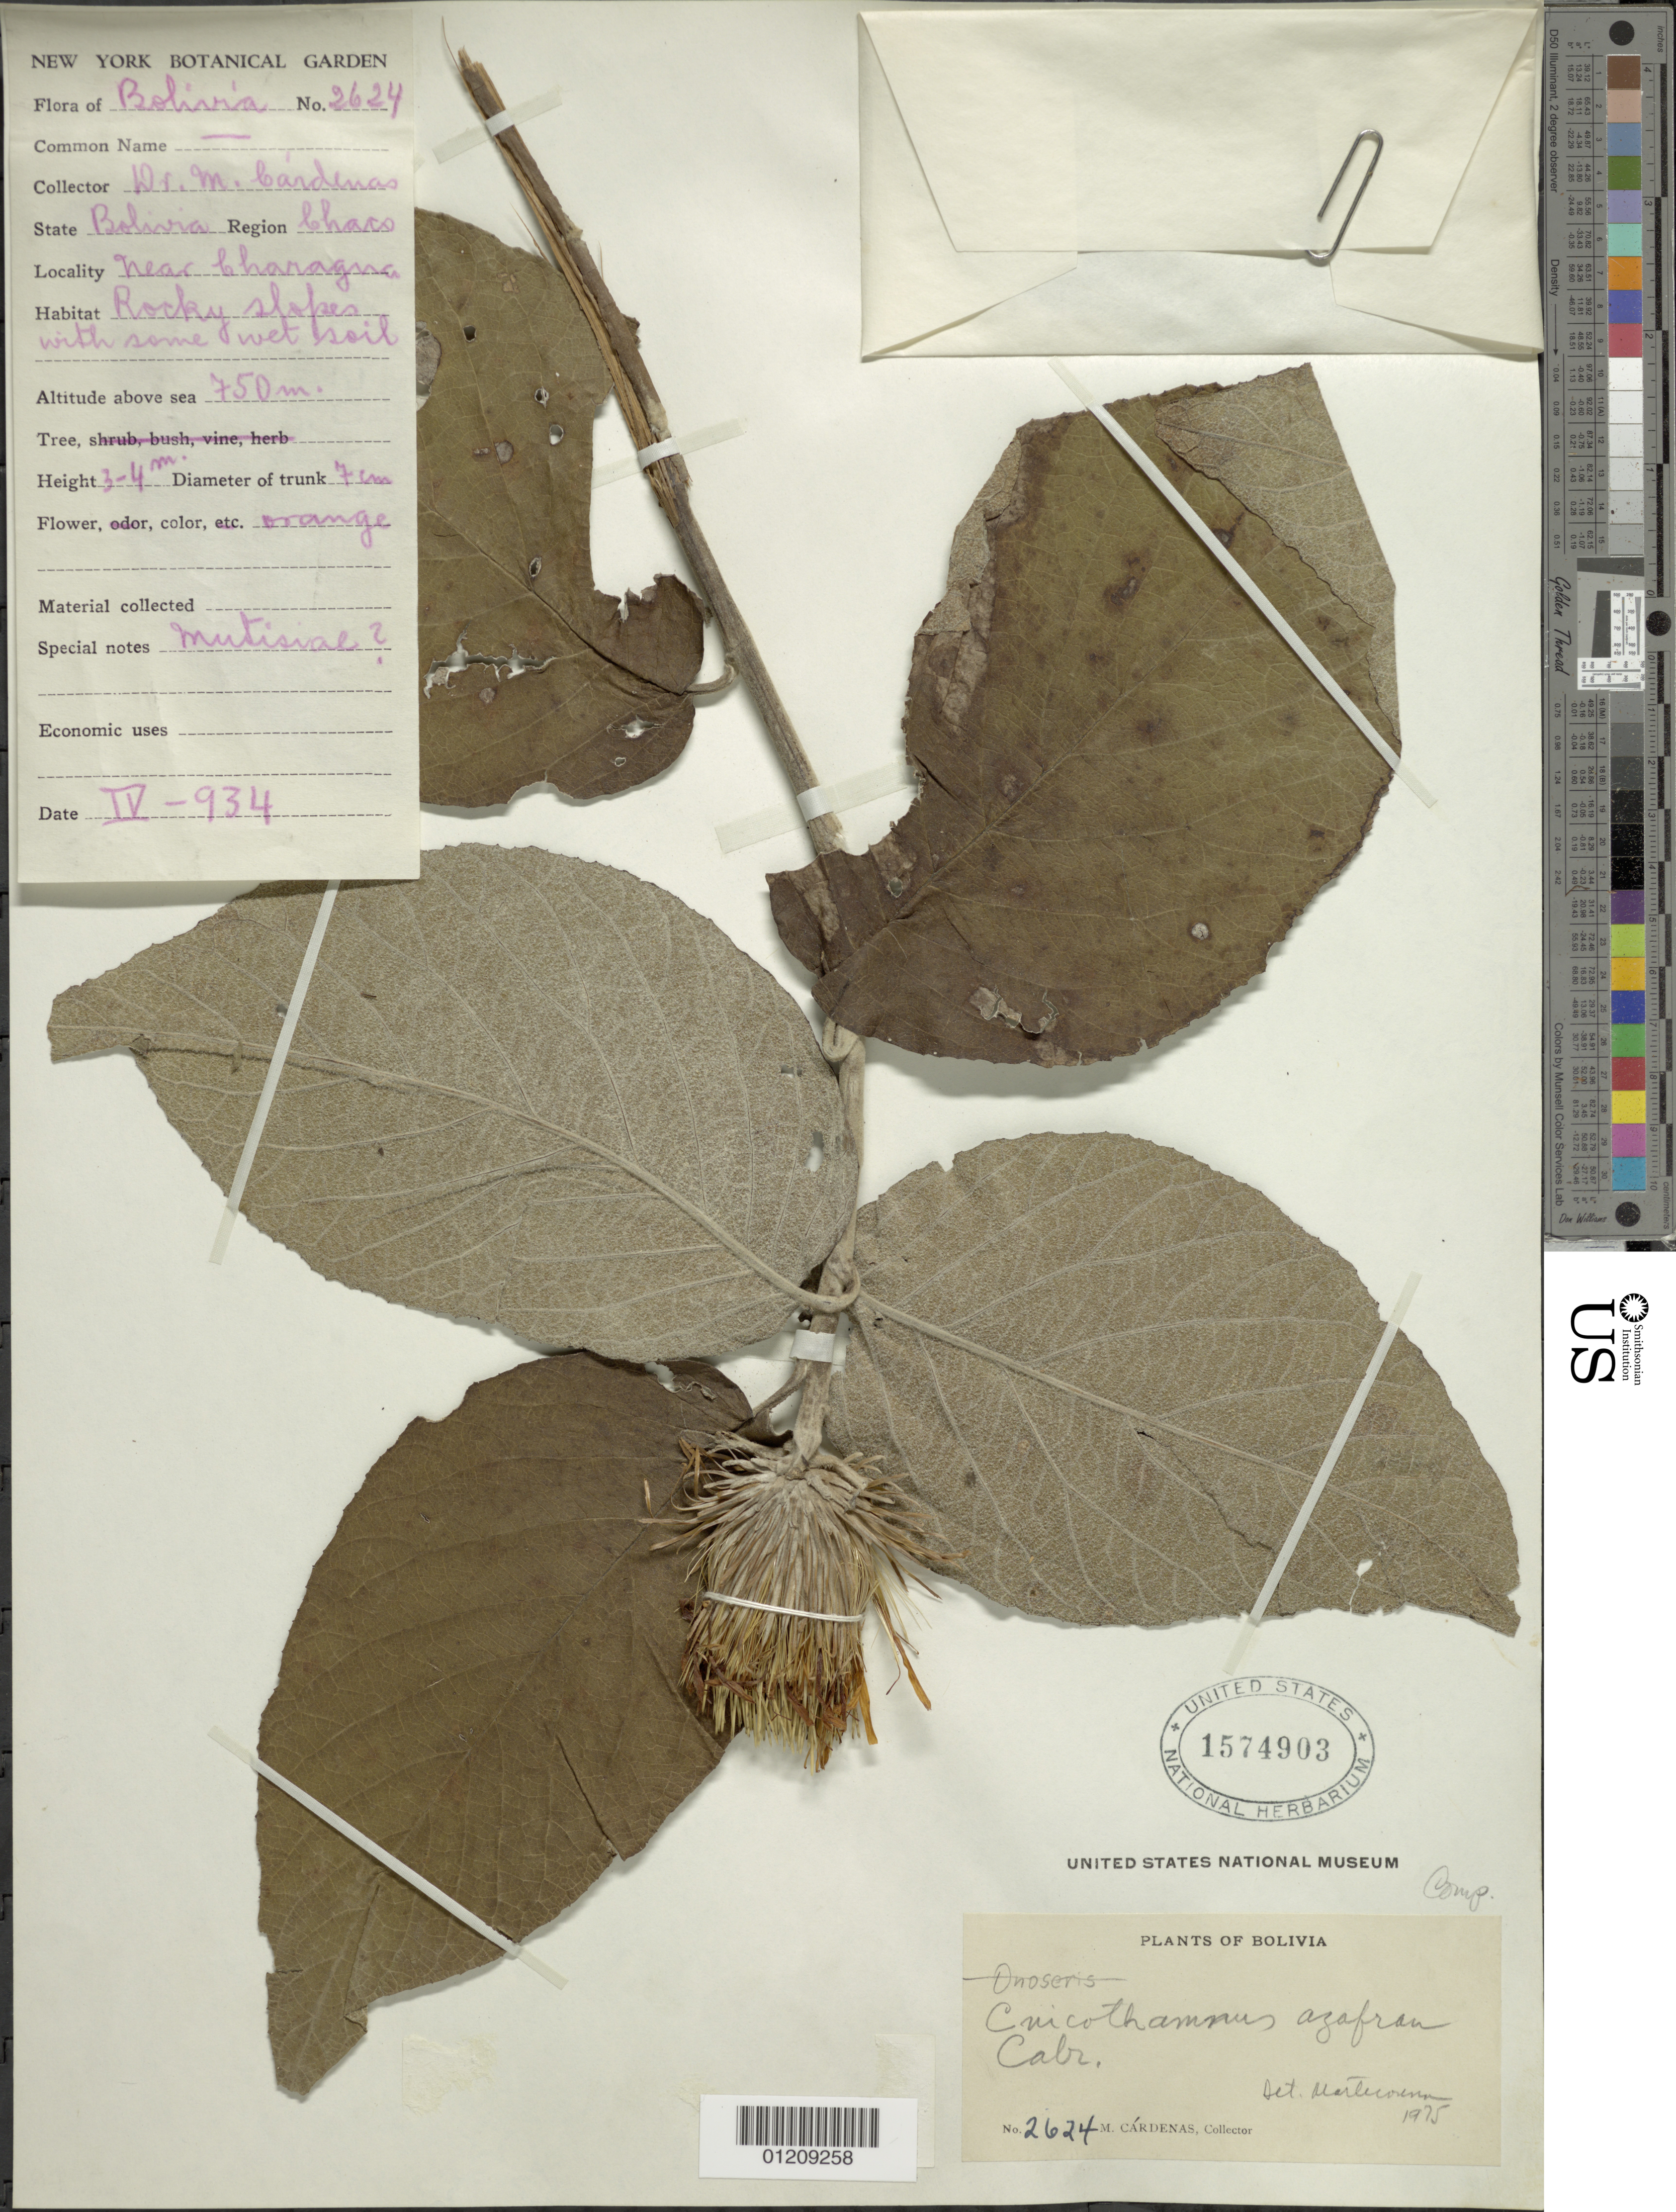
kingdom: Plantae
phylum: Tracheophyta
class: Magnoliopsida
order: Asterales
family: Asteraceae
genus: Cnicothamnus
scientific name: Cnicothamnus azafran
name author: (Cabrera) Cabrera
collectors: M. Cárdenas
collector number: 2624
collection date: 1934-04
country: Bolivia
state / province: Tarija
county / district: Gran Chaco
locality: near Charagna, Chaco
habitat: Rocky slopes with some wet soil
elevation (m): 750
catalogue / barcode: US 1574903